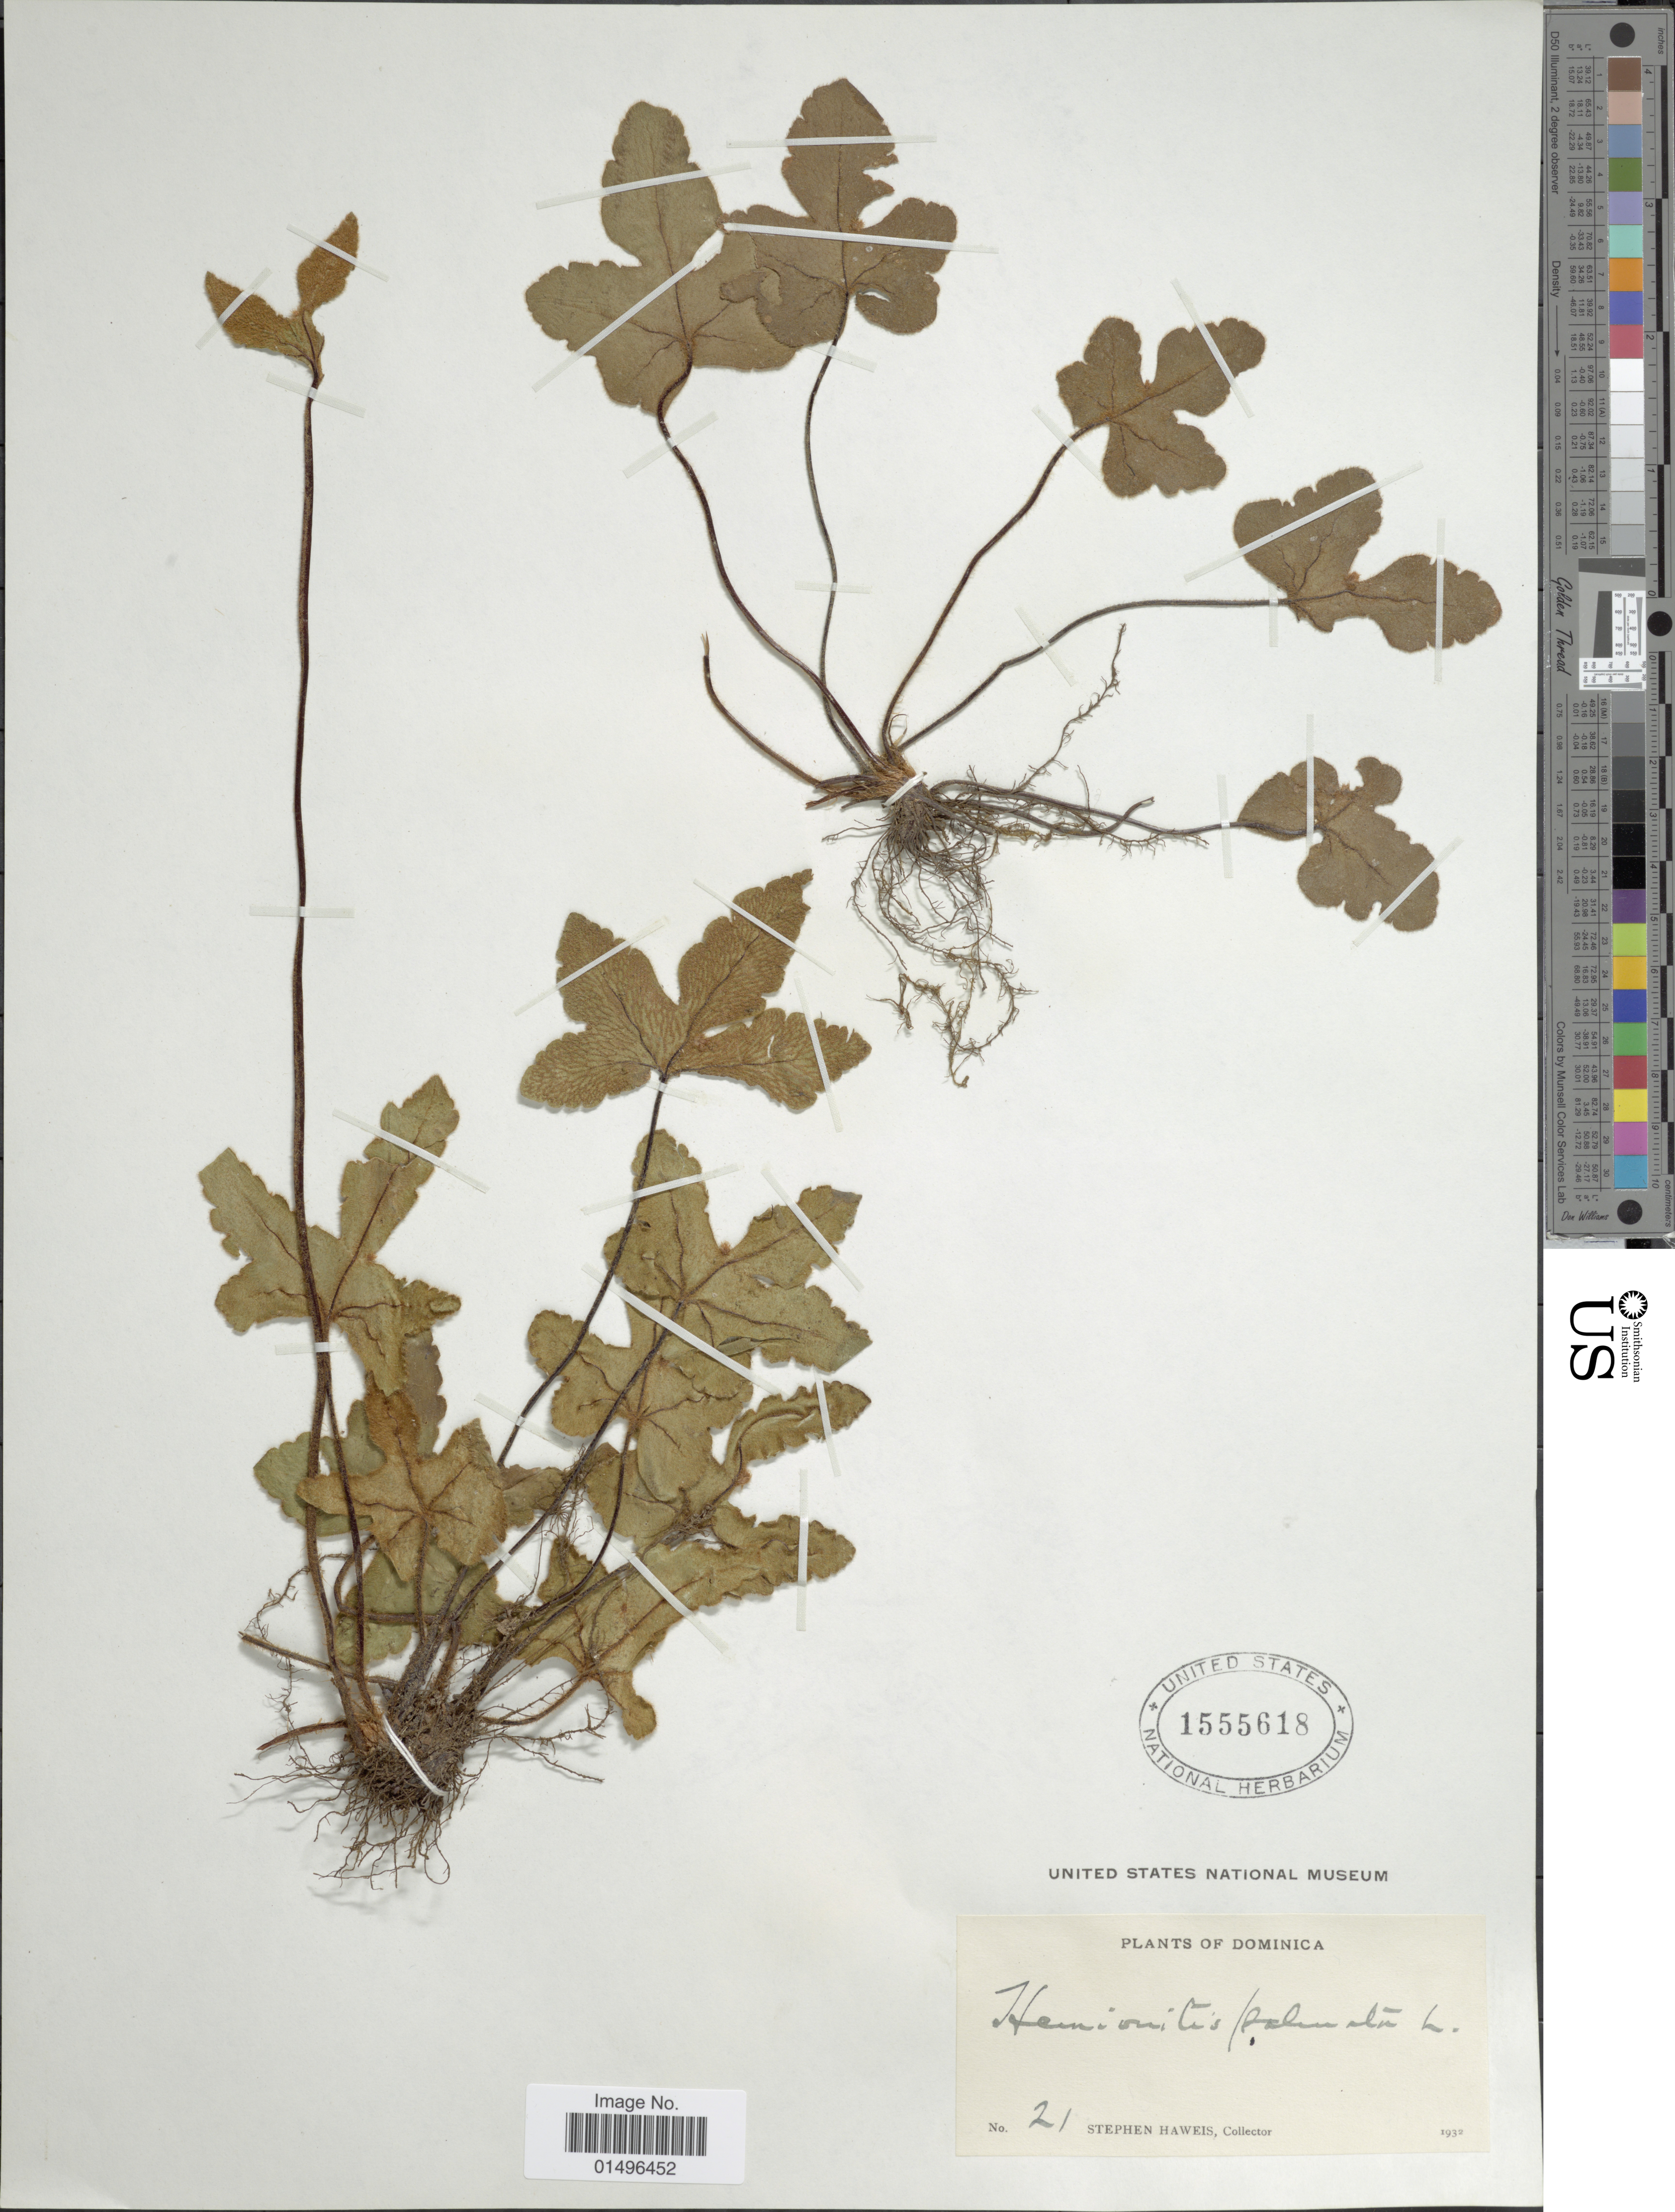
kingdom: Plantae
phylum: Tracheophyta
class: Polypodiopsida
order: Polypodiales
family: Pteridaceae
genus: Hemionitis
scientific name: Hemionitis palmata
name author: L.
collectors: S. Haweis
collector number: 21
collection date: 1932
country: Dominica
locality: Dominica.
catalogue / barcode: US 1555618